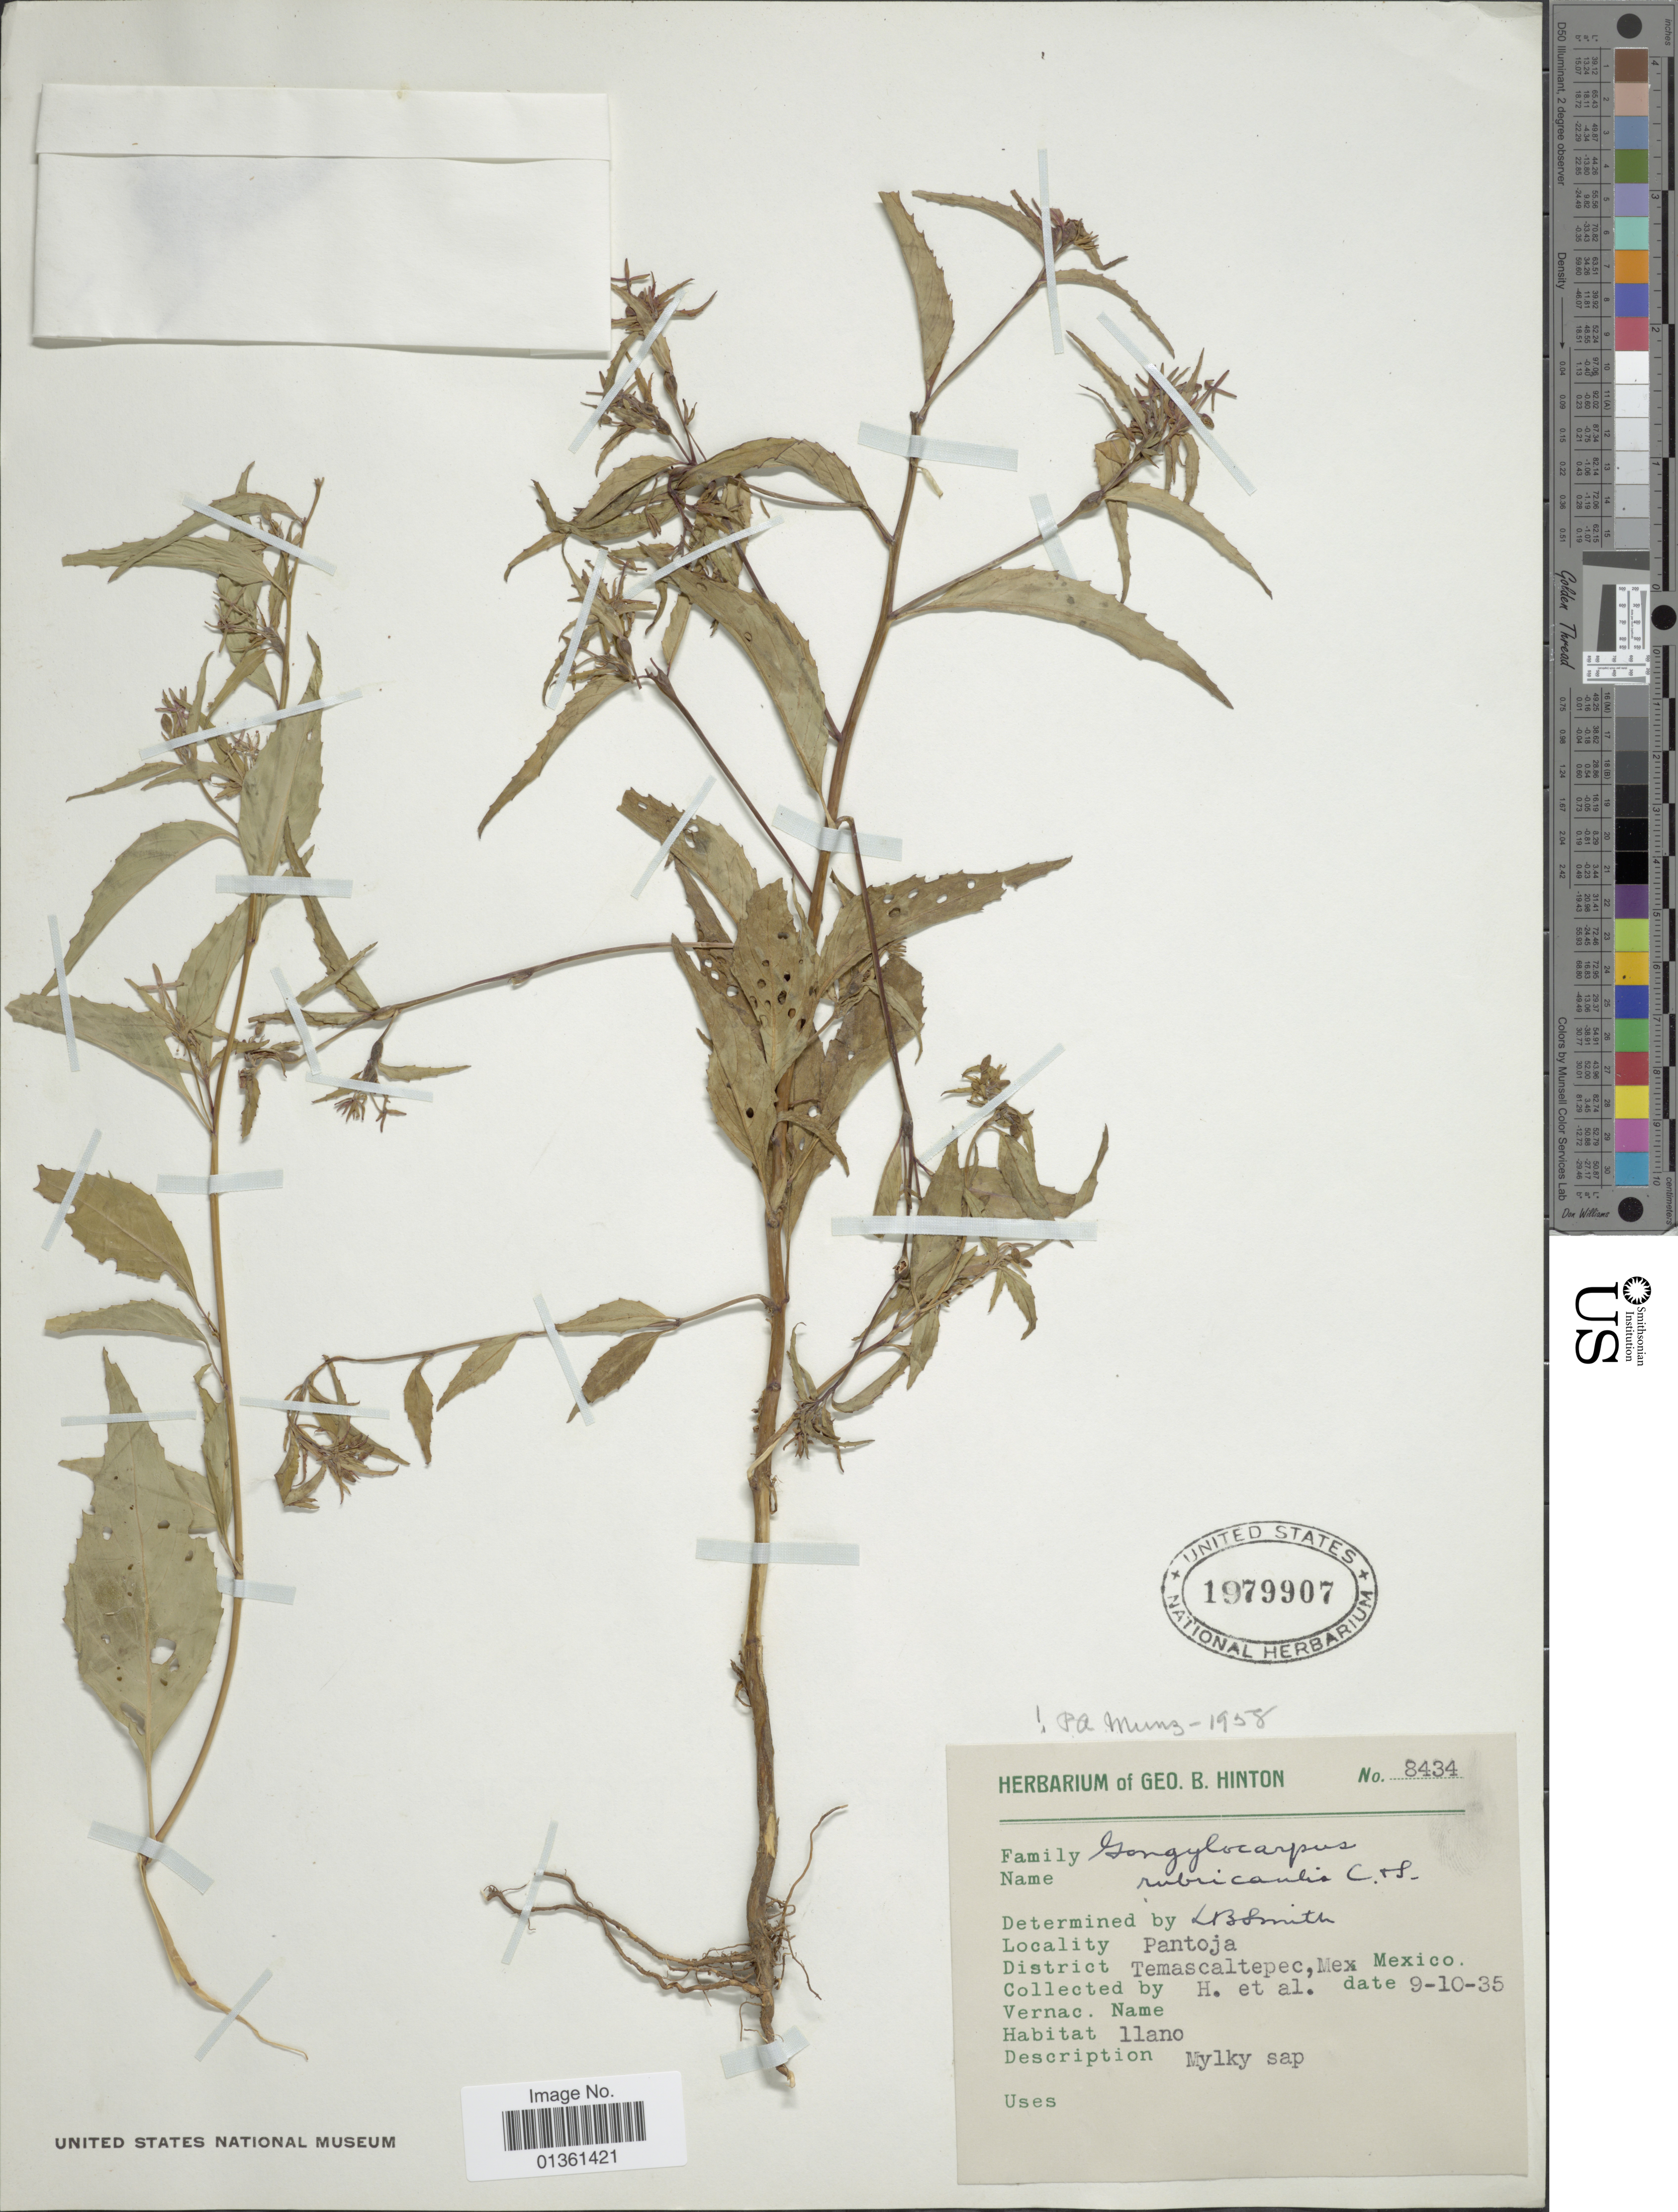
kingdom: Plantae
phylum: Tracheophyta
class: Magnoliopsida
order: Myrtales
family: Onagraceae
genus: Gongylocarpus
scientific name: Gongylocarpus rubricaulis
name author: Schltdl. & Cham.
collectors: G. B. Hinton & et al.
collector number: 8434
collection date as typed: Transcribed d/m/y: 10/9/35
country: Mexico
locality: Pantoja. District Temascaltepec.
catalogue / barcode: US 1979907